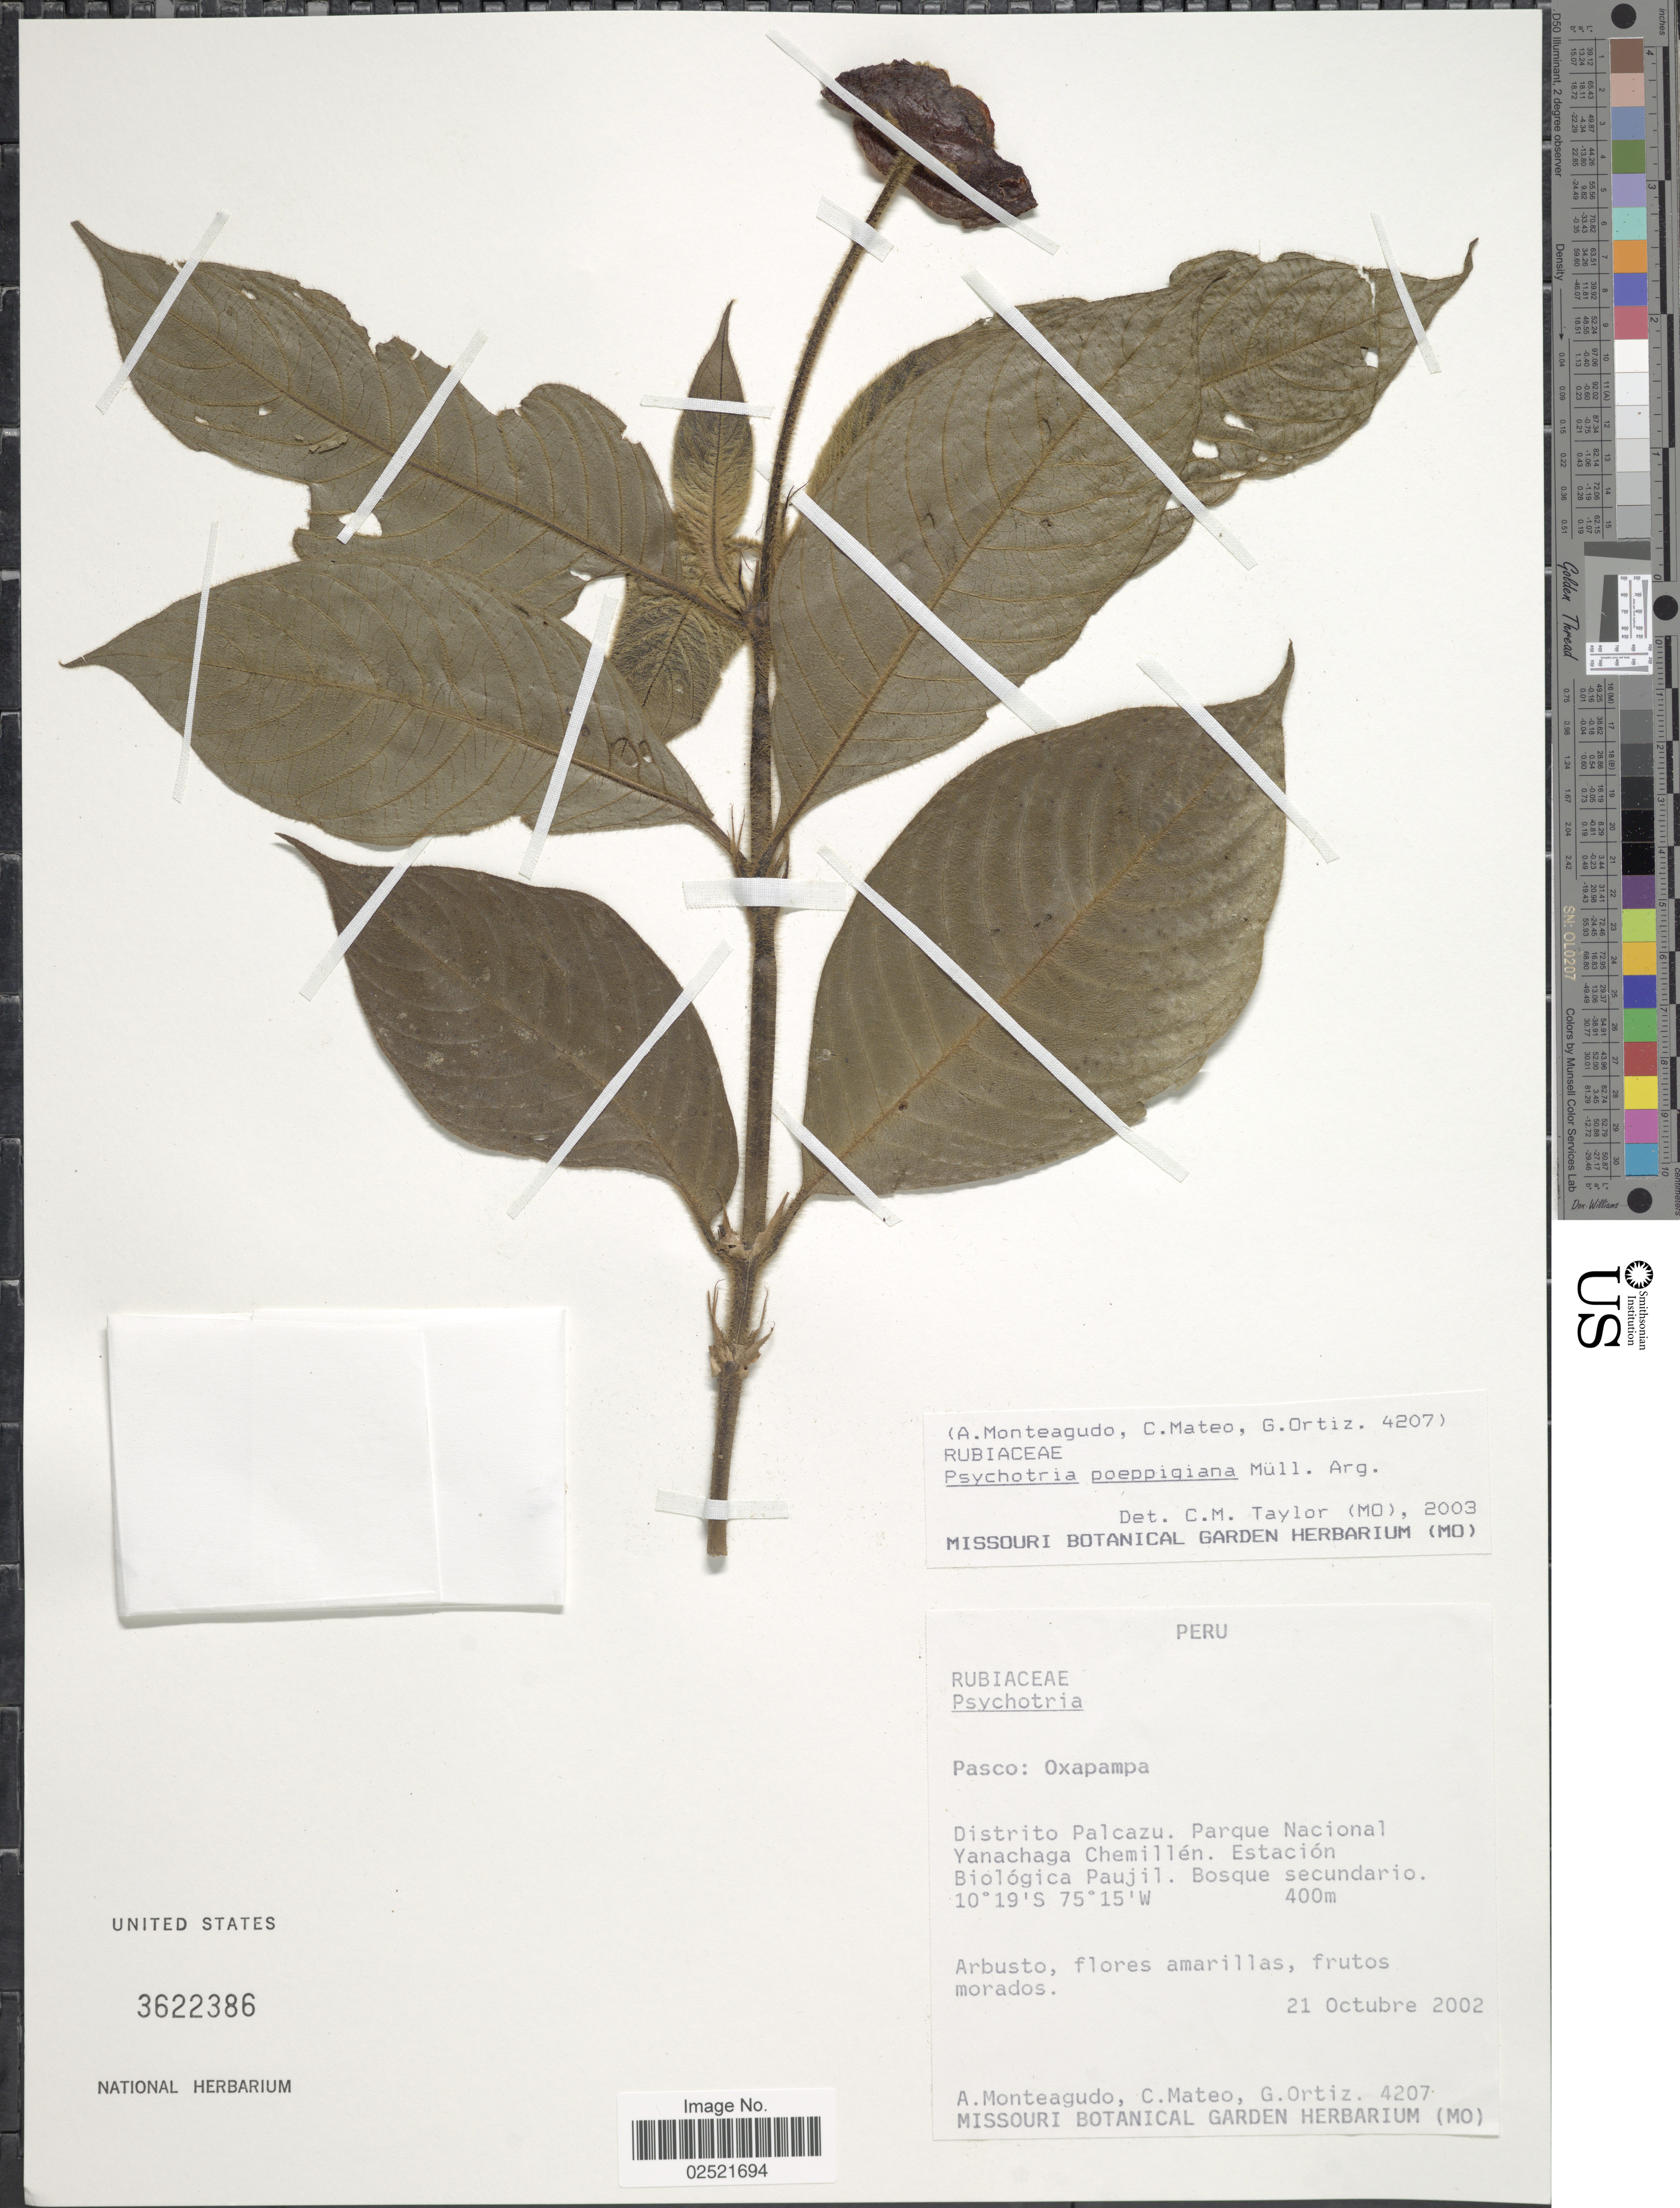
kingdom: Plantae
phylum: Tracheophyta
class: Magnoliopsida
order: Gentianales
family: Rubiaceae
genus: Psychotria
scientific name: Psychotria poeppigiana subsp. poeppigiana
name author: Müll. Arg.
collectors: A. Monteagudo, C. Mateo & G. Ortiz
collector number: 4207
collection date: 2002-10-21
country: Peru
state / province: Pasco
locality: Oxapampa, Distrito Palcazu, Parque Nacional Yanachaga Chemillen, Estacion Biologica Paujil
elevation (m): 400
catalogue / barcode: US 3622386